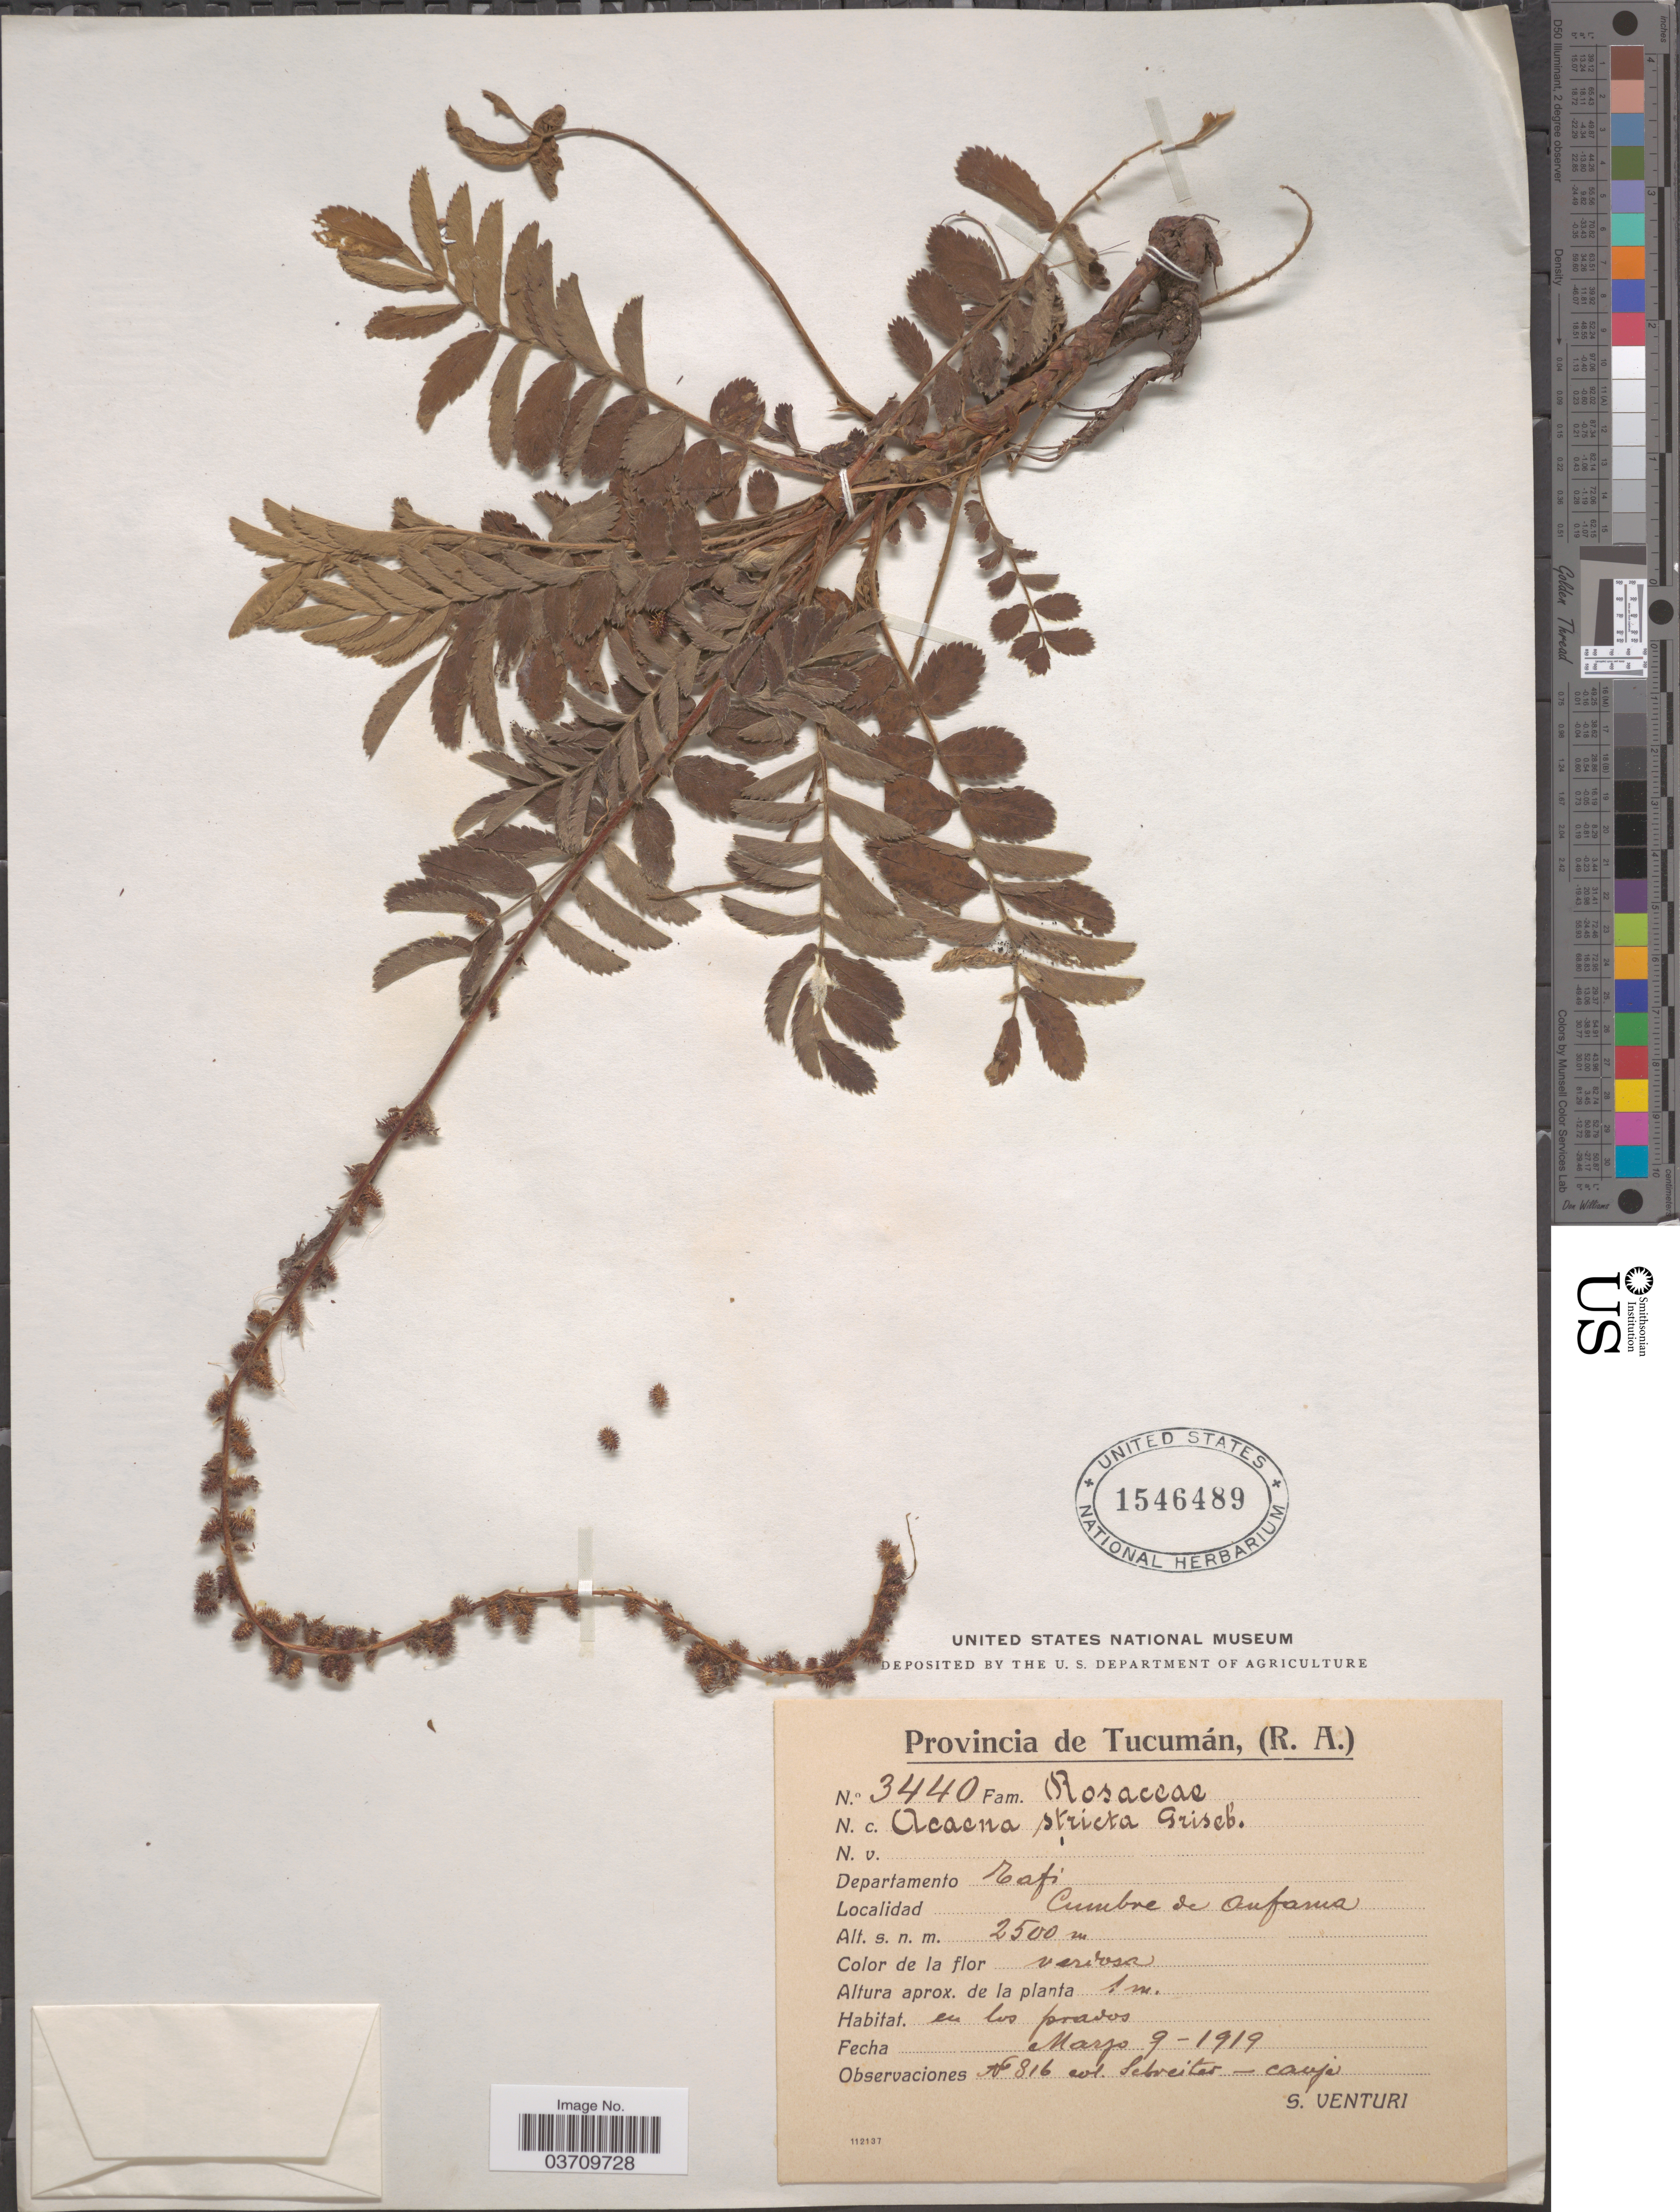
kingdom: Plantae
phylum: Tracheophyta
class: Magnoliopsida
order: Rosales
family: Rosaceae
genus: Acaena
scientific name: Acaena stricta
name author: Griseb.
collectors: S. Venturi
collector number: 3440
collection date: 1919-03-09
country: Argentina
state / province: Tucuman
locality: Departamento Tafi. Cumbre de Anfama.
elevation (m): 2500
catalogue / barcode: US 1546489